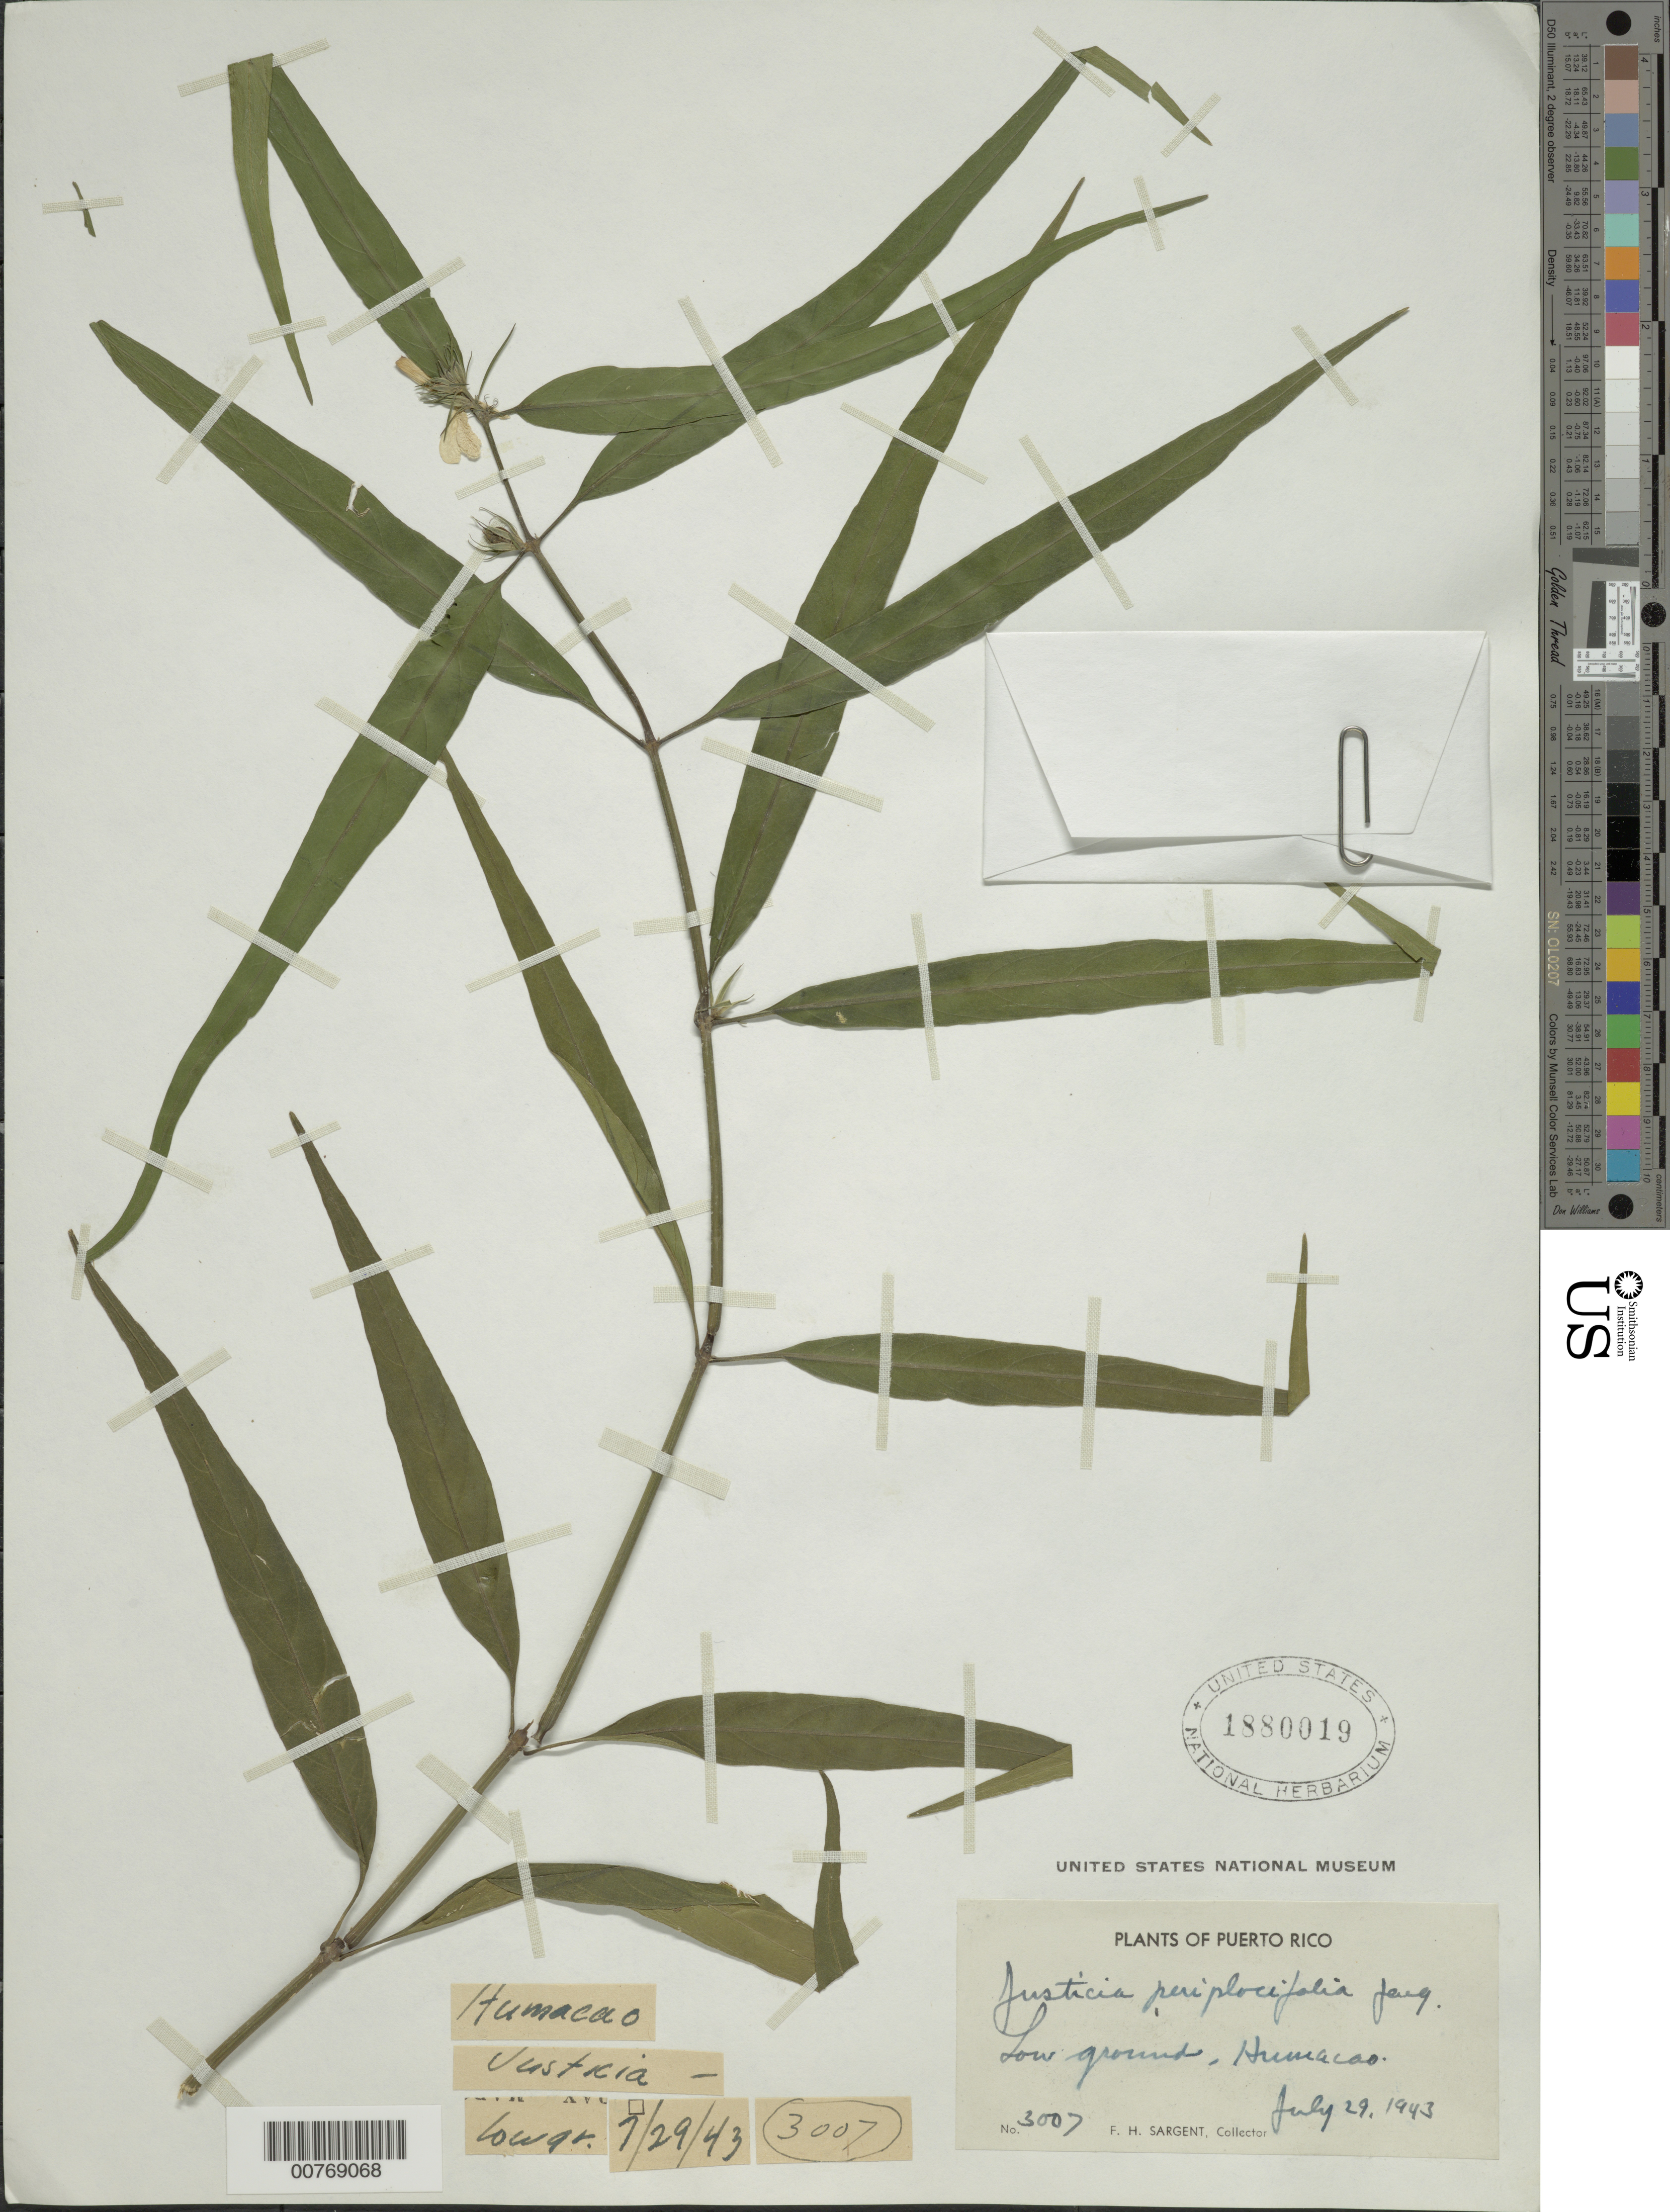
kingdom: Plantae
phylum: Tracheophyta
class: Magnoliopsida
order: Lamiales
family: Acanthaceae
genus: Justicia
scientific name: Justicia periplocifolia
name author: Jacq.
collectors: F. H. Sargent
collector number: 3007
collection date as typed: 29 Jul 1943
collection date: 1943-07-29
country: Puerto Rico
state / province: Humacao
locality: Low ground, Humacao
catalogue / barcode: US 1880019